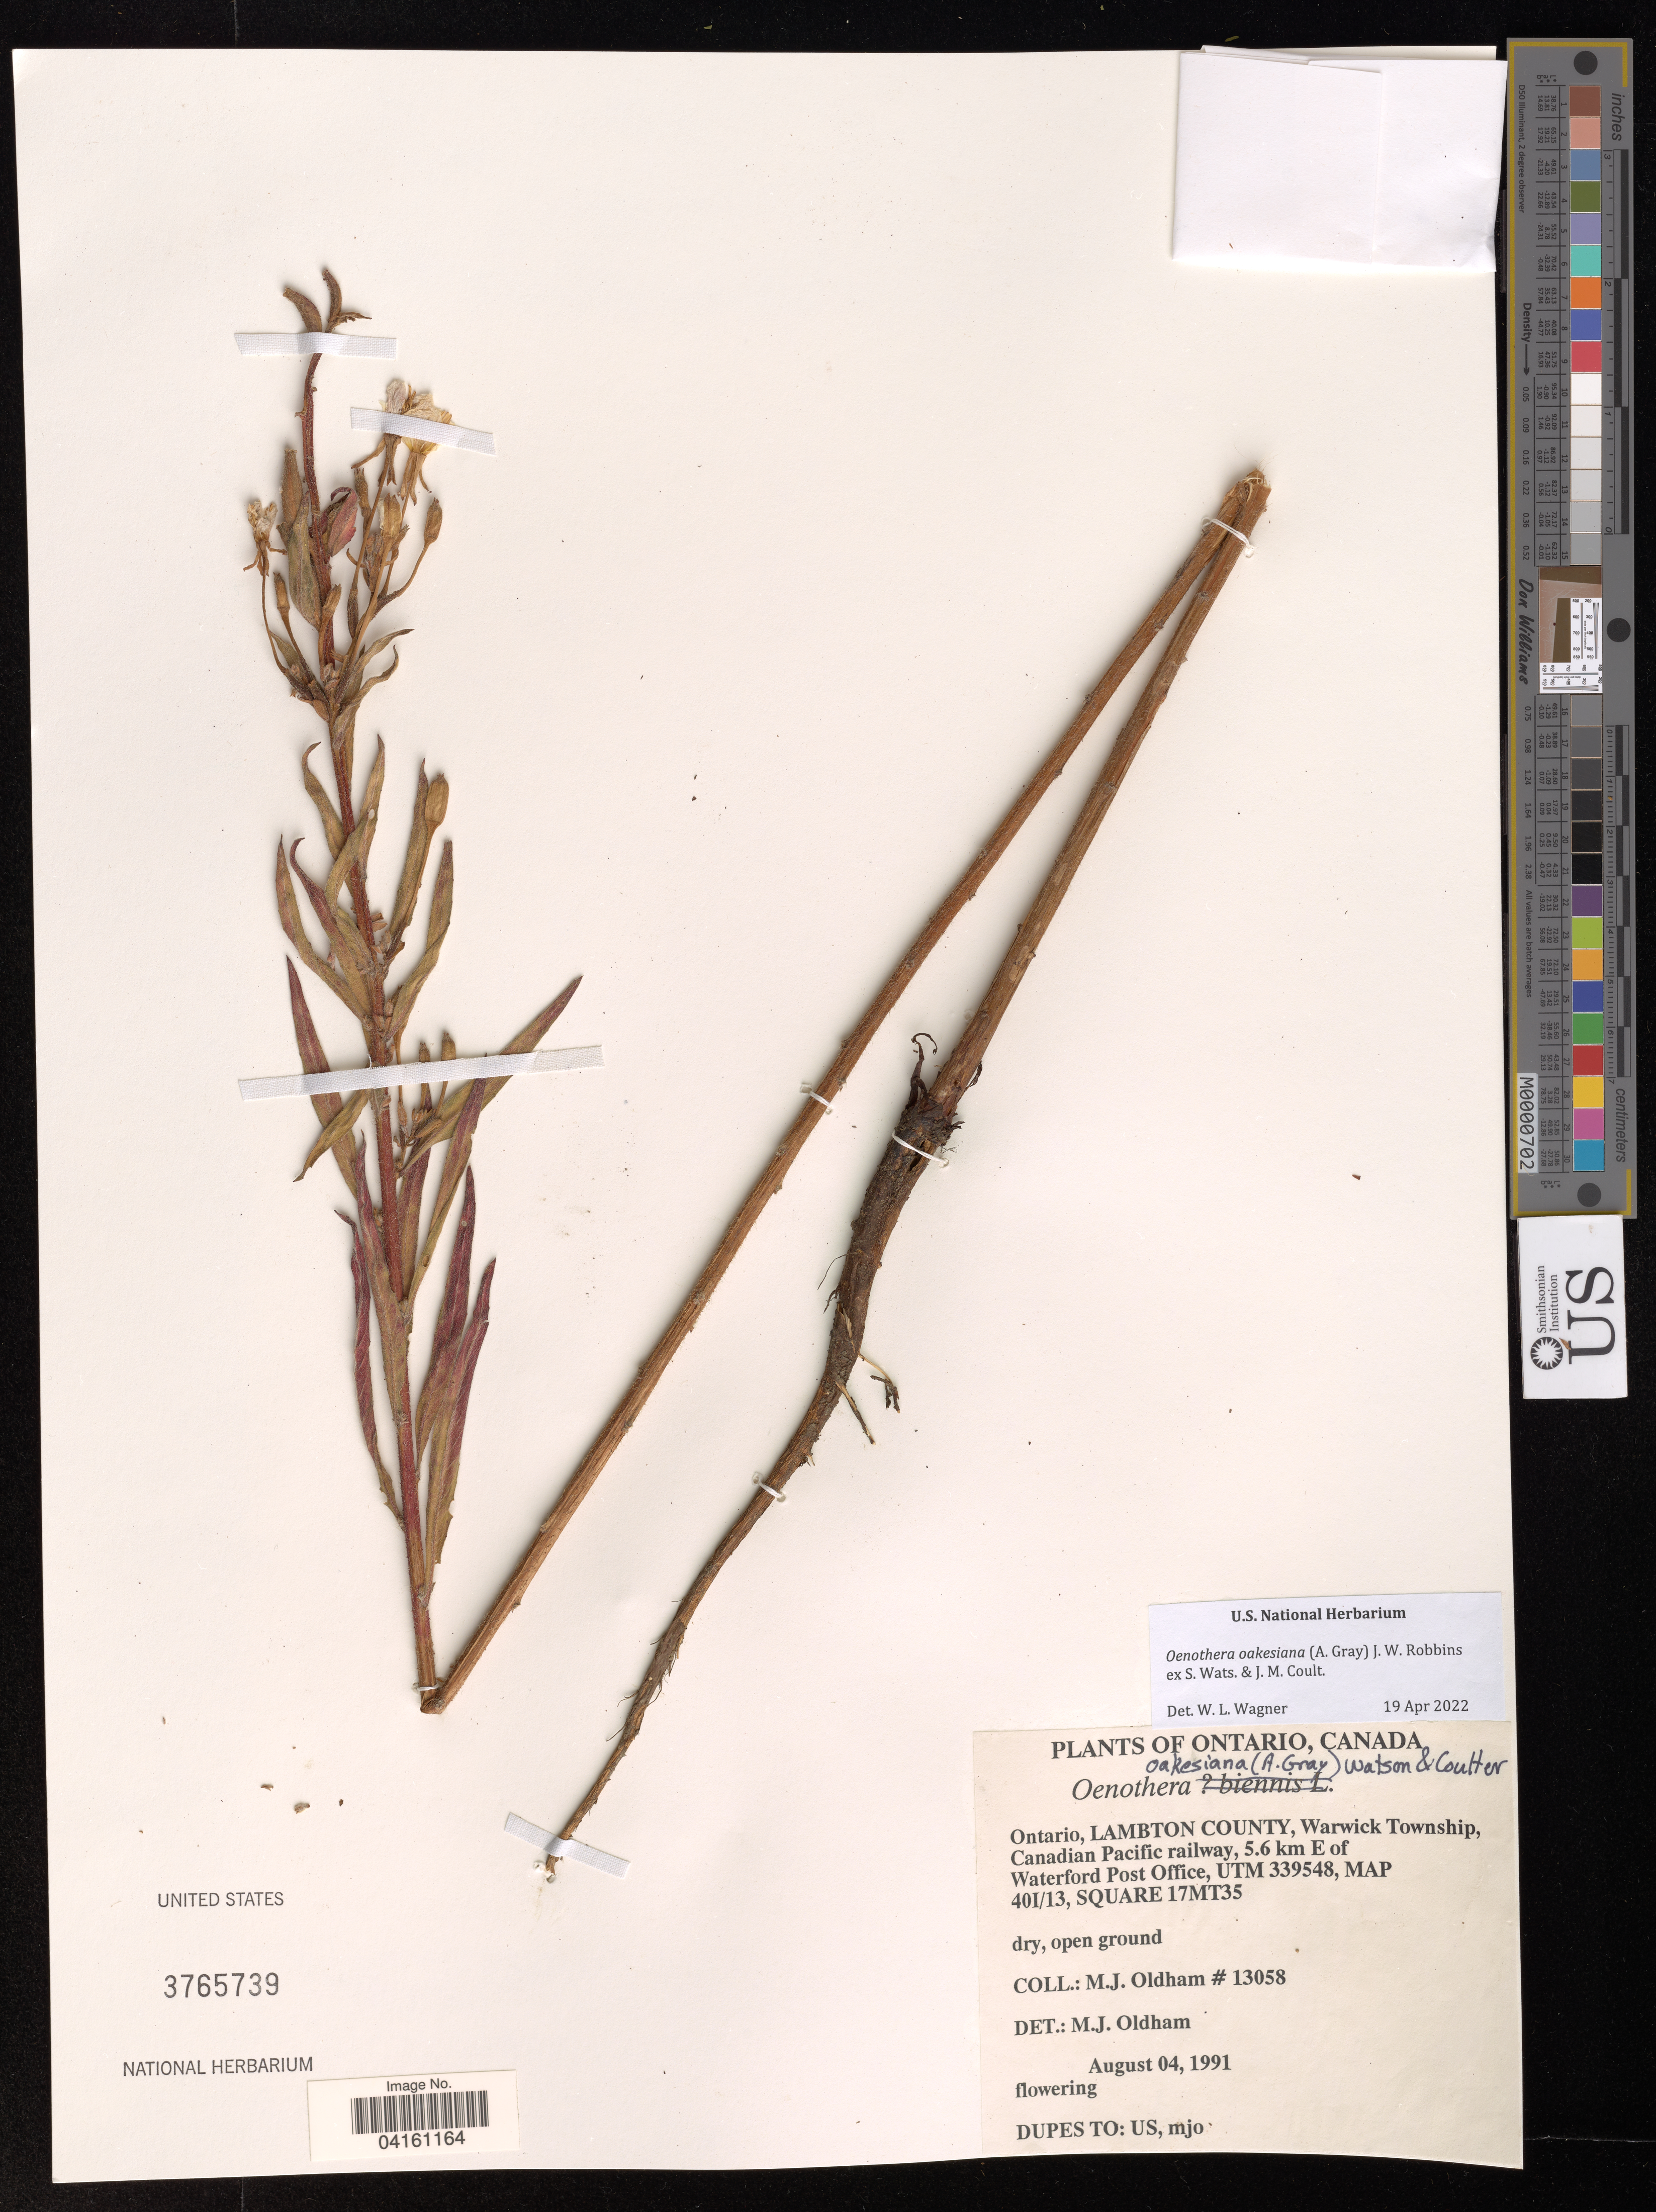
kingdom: Plantae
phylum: Tracheophyta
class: Magnoliopsida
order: Myrtales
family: Onagraceae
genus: Oenothera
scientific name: Oenothera oakesiana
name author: (A. Gray) J.W. Robbins ex S. Watson & J.M. Coult.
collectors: M. Oldham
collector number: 13058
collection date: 1991-08-04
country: Canada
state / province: Ontario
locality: Lambton County, Warwick Township, Canadian Pacific railway, 5.6 km E of Waterford Post Office, UTM 339548, MAP 40I/13, SQUARE 17MT35.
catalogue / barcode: US 3765739